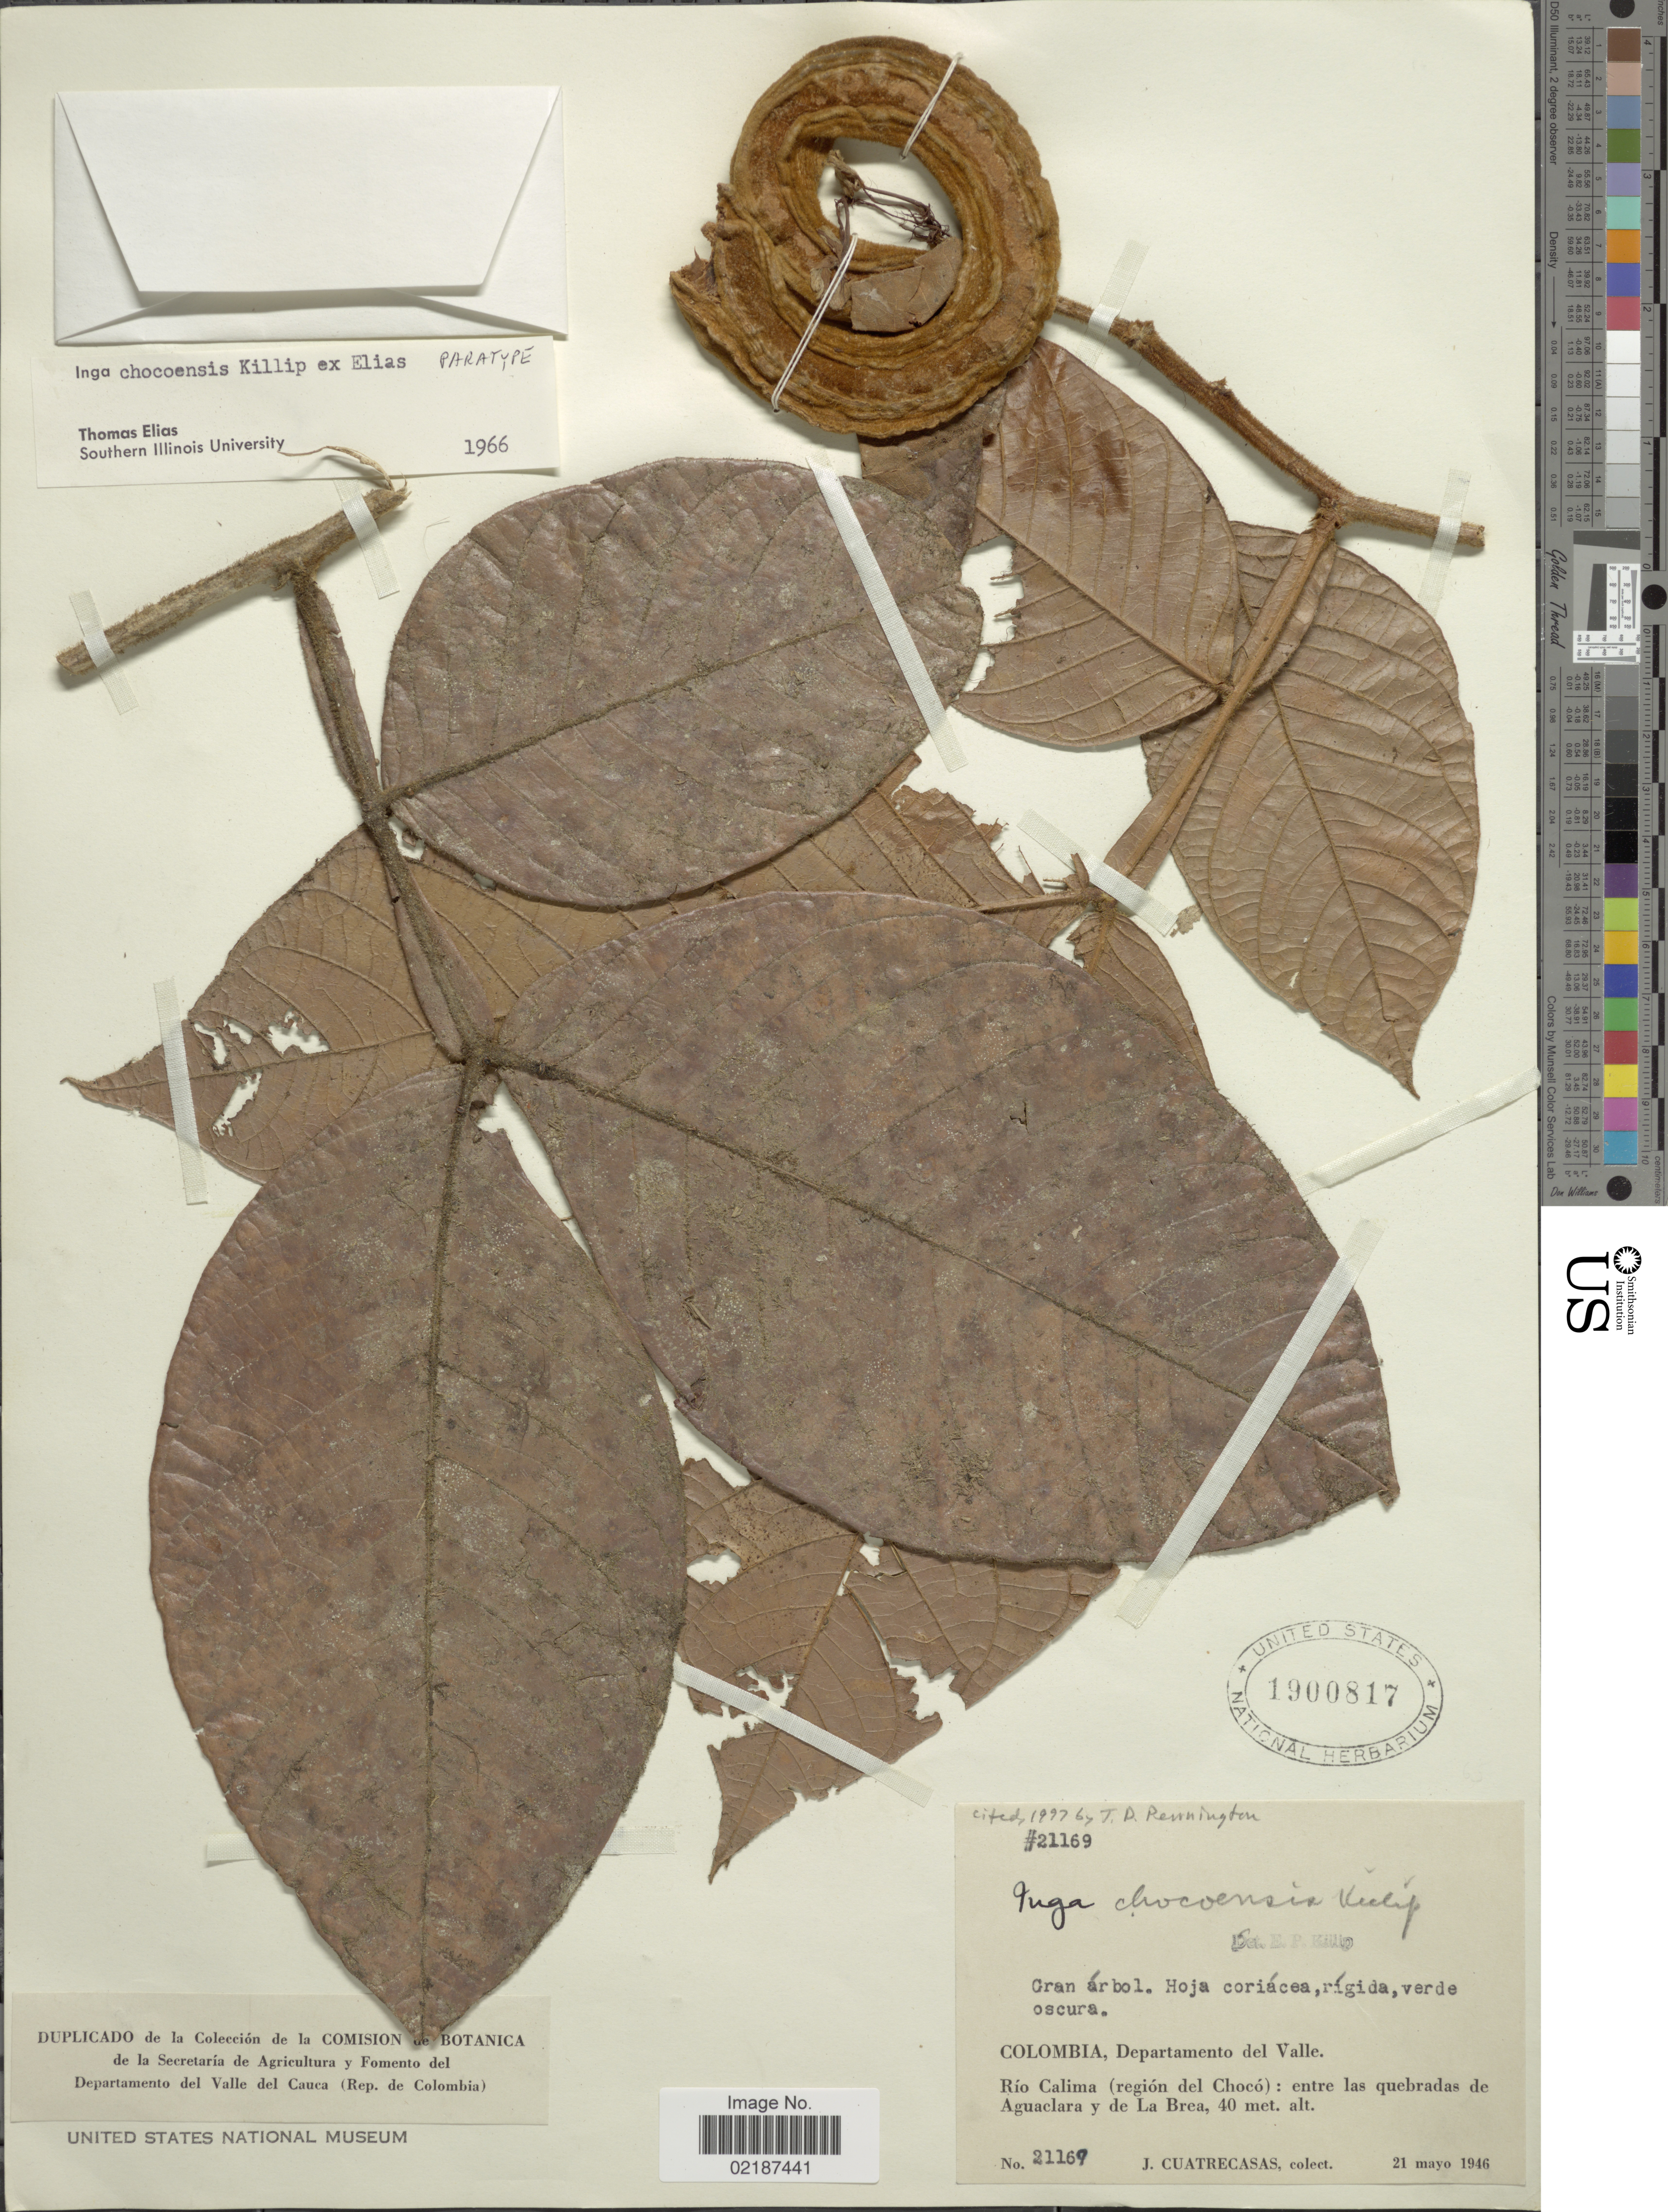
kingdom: Plantae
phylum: Tracheophyta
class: Magnoliopsida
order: Fabales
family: Fabaceae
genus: Inga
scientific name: Inga chocoensis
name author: Killip ex T.S. Elias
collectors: J. Cuatrecasas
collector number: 21169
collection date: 1946-05-21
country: Colombia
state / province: Chocó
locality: Departamento del Valle. Rio Calima ( region del Choco) : entre las quebradas de Aguaclara y de La Brea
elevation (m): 40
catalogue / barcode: US 1900817